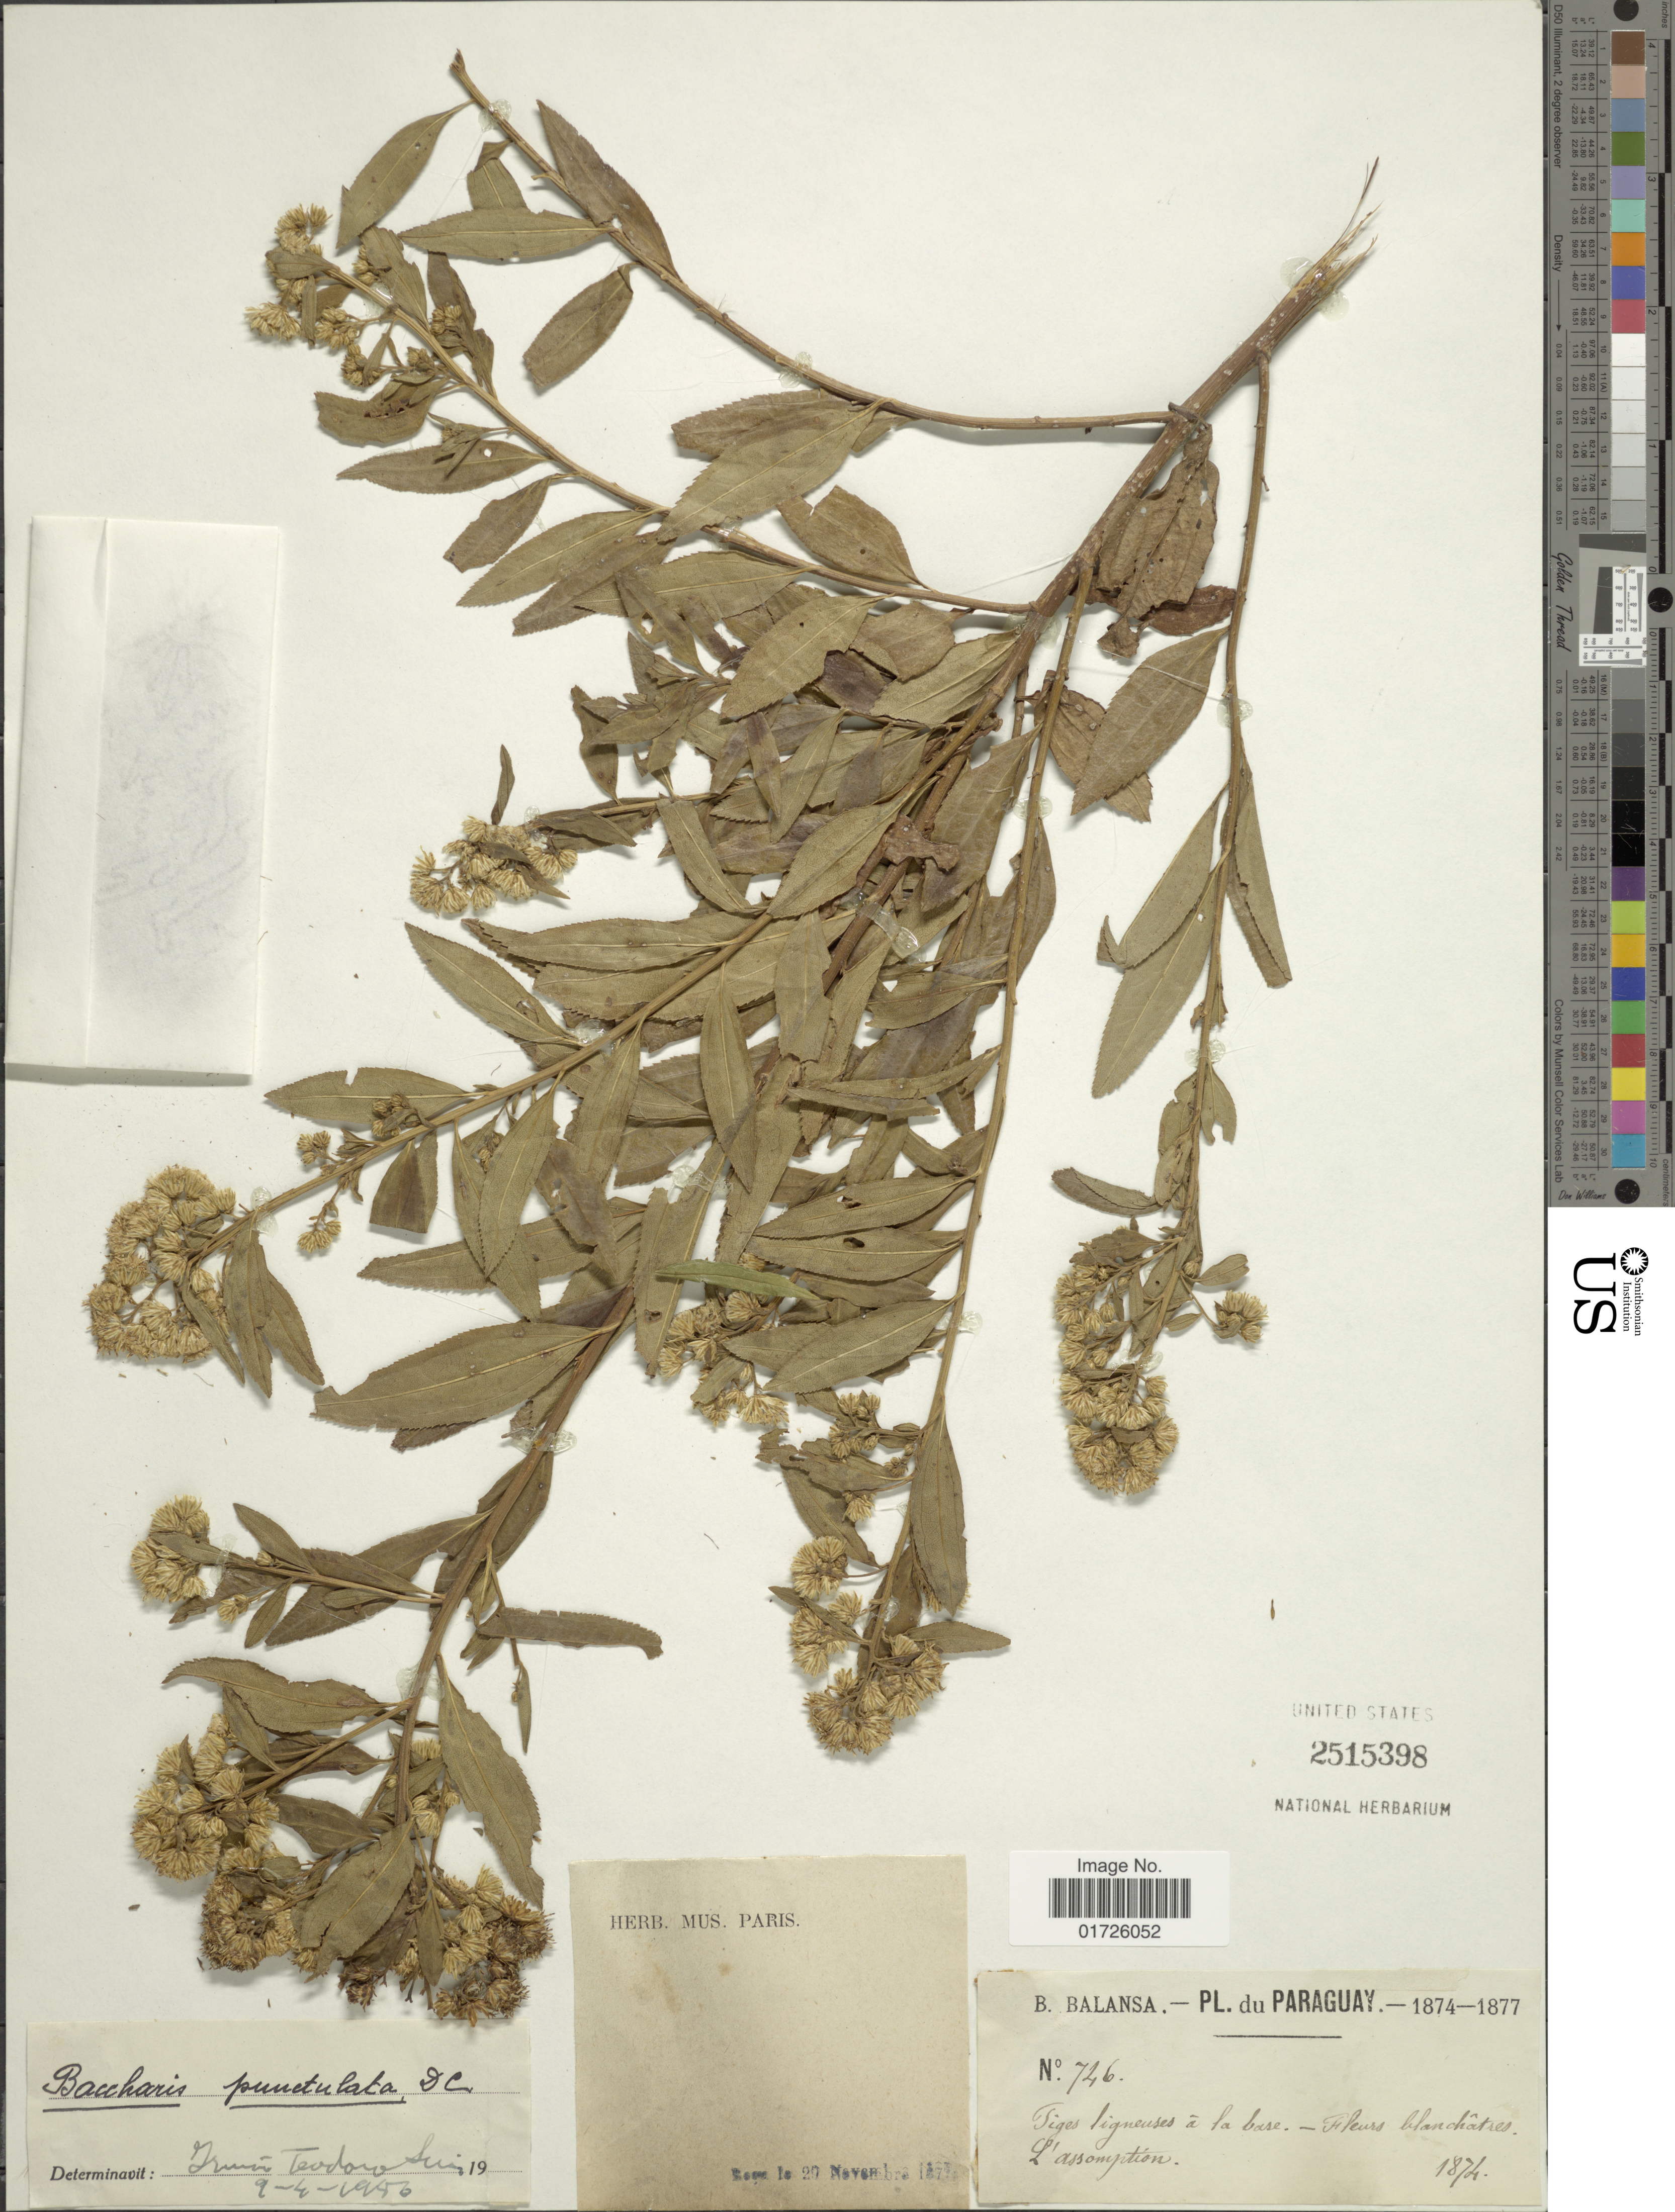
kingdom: Plantae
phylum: Tracheophyta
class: Magnoliopsida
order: Asterales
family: Asteraceae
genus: Baccharis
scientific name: Baccharis punctulata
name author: DC.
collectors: B. Balansa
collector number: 746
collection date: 1874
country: Paraguay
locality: Tiges ligneuses á la base - Fleurs blandiatres L'assomption.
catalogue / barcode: US 2515398